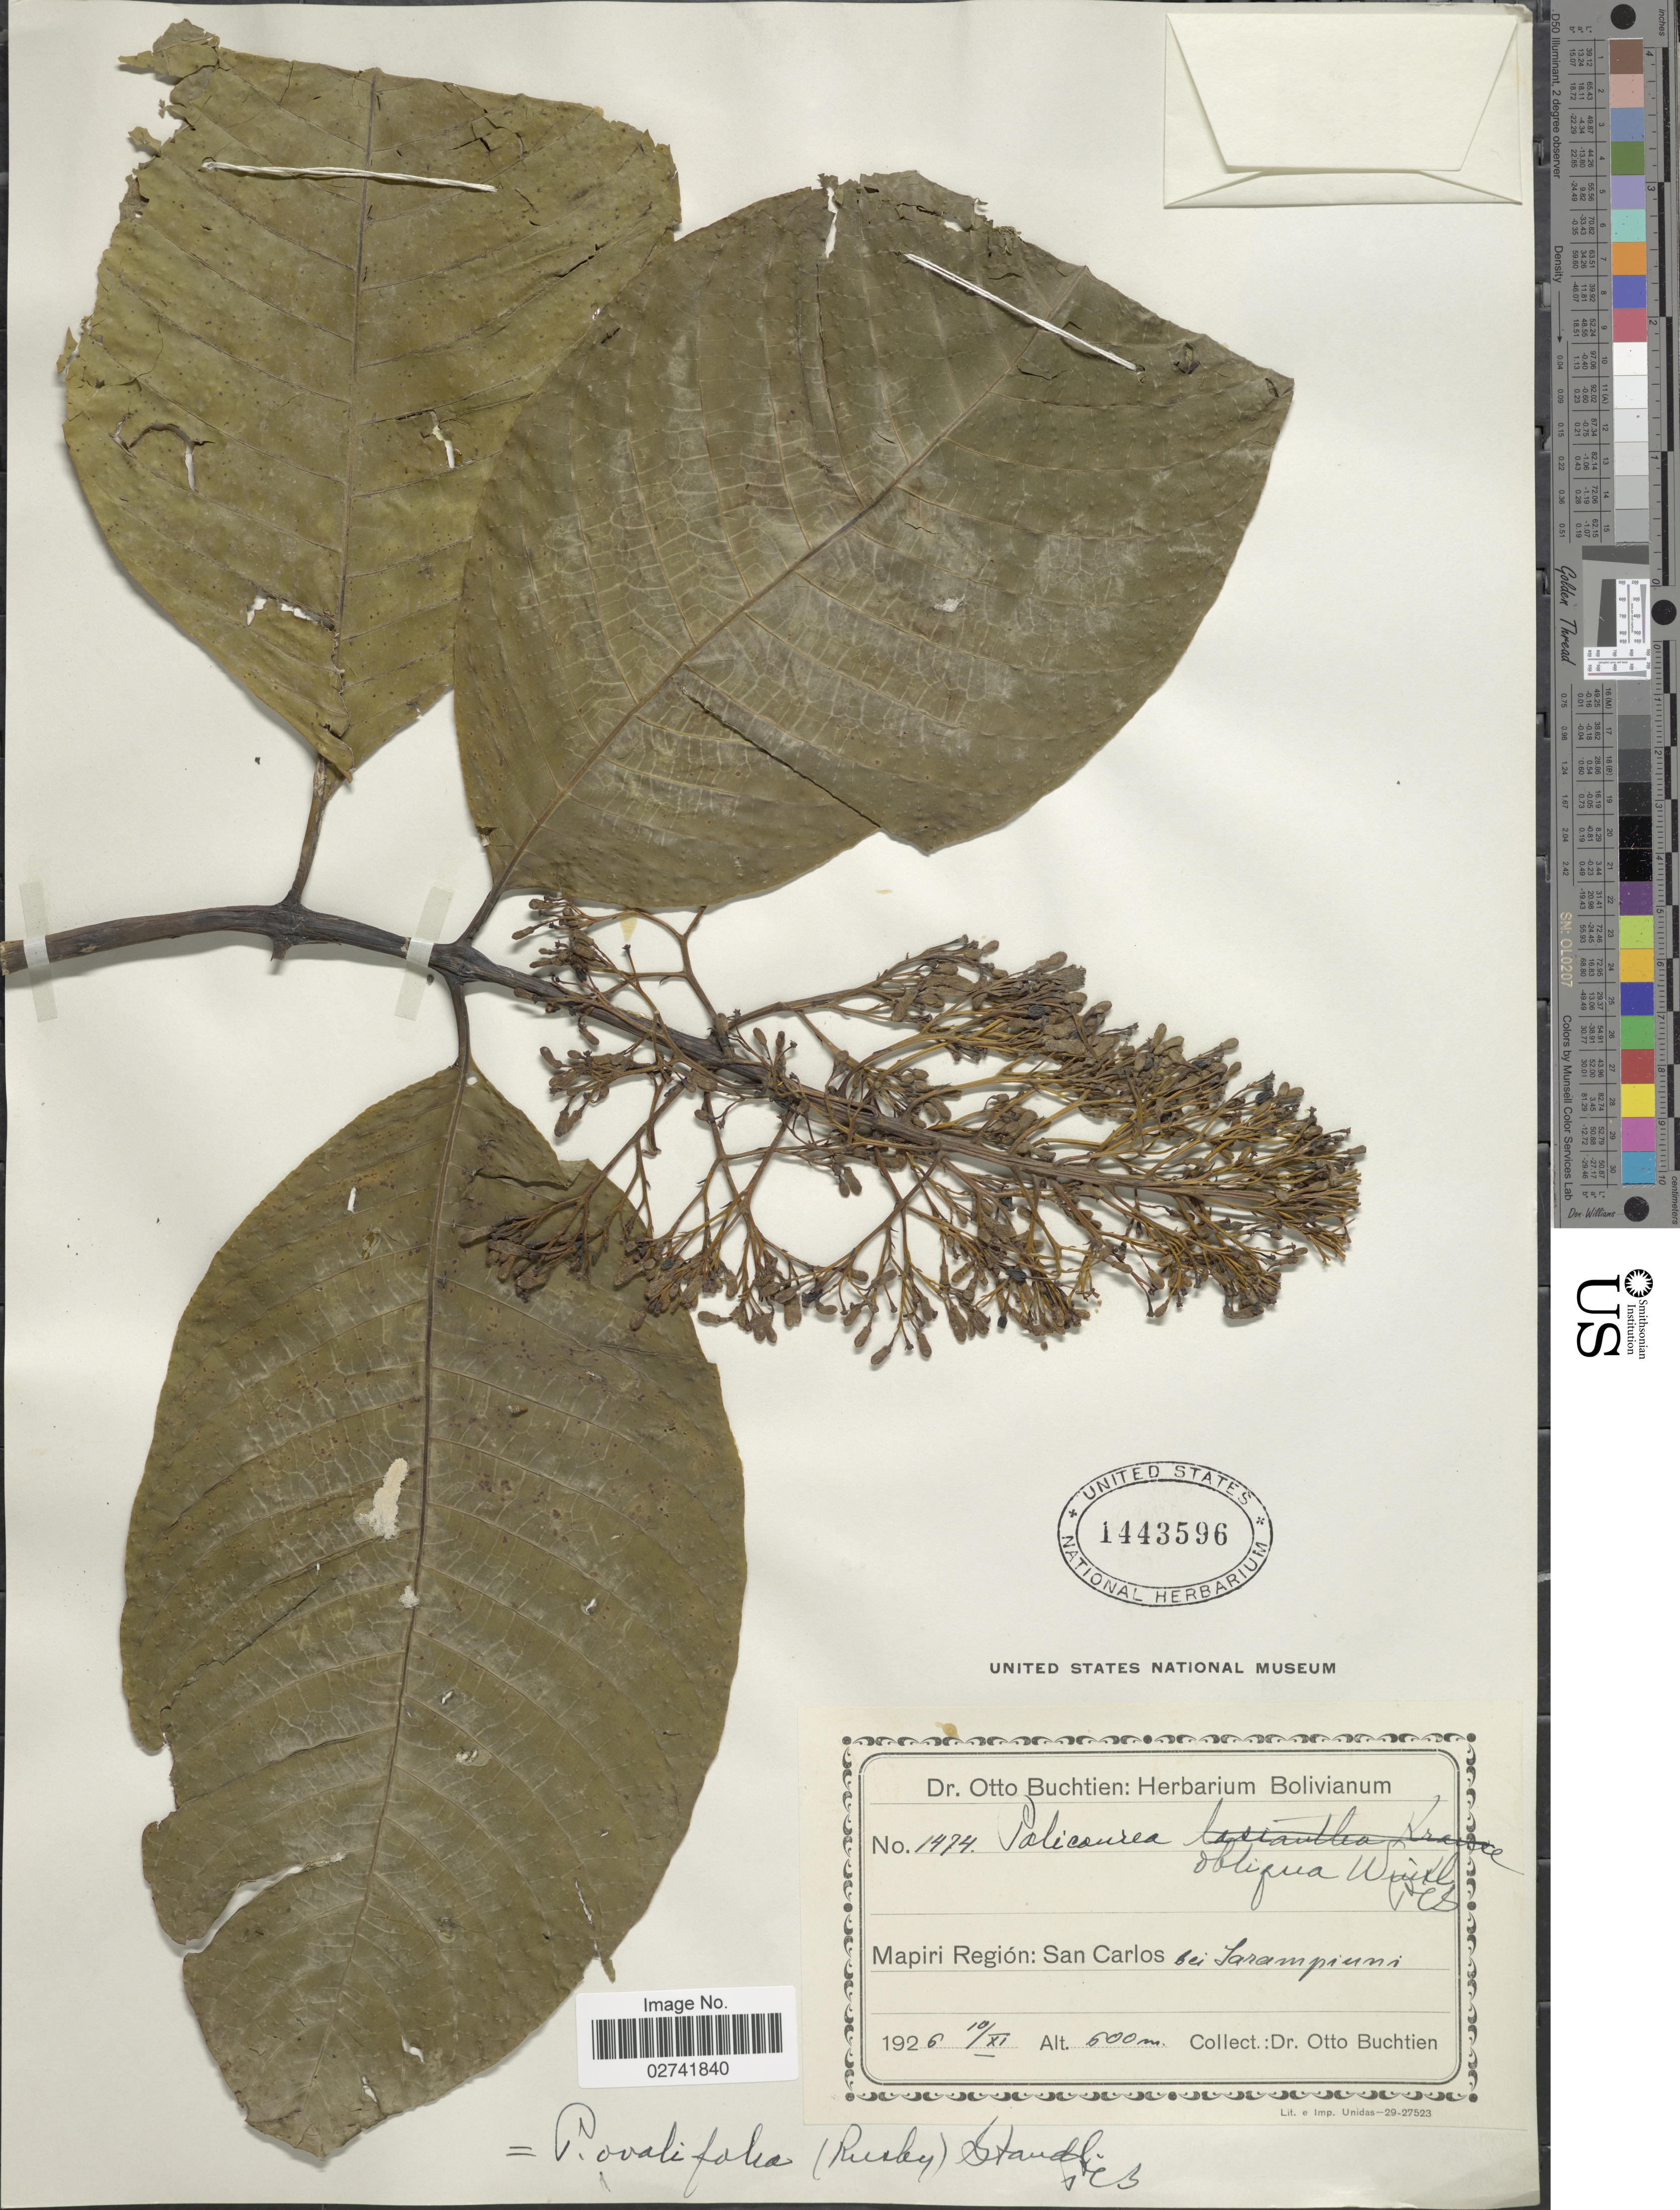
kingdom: Plantae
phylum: Tracheophyta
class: Magnoliopsida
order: Gentianales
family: Rubiaceae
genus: Palicourea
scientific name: Palicourea mansoana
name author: (Müll. Arg.) Standl.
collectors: O. Buchtien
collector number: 1474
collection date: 1926-11-10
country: Bolivia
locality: Mapiri Region: San Carlos Bei Sarampiuni.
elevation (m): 500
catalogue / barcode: US 1443596